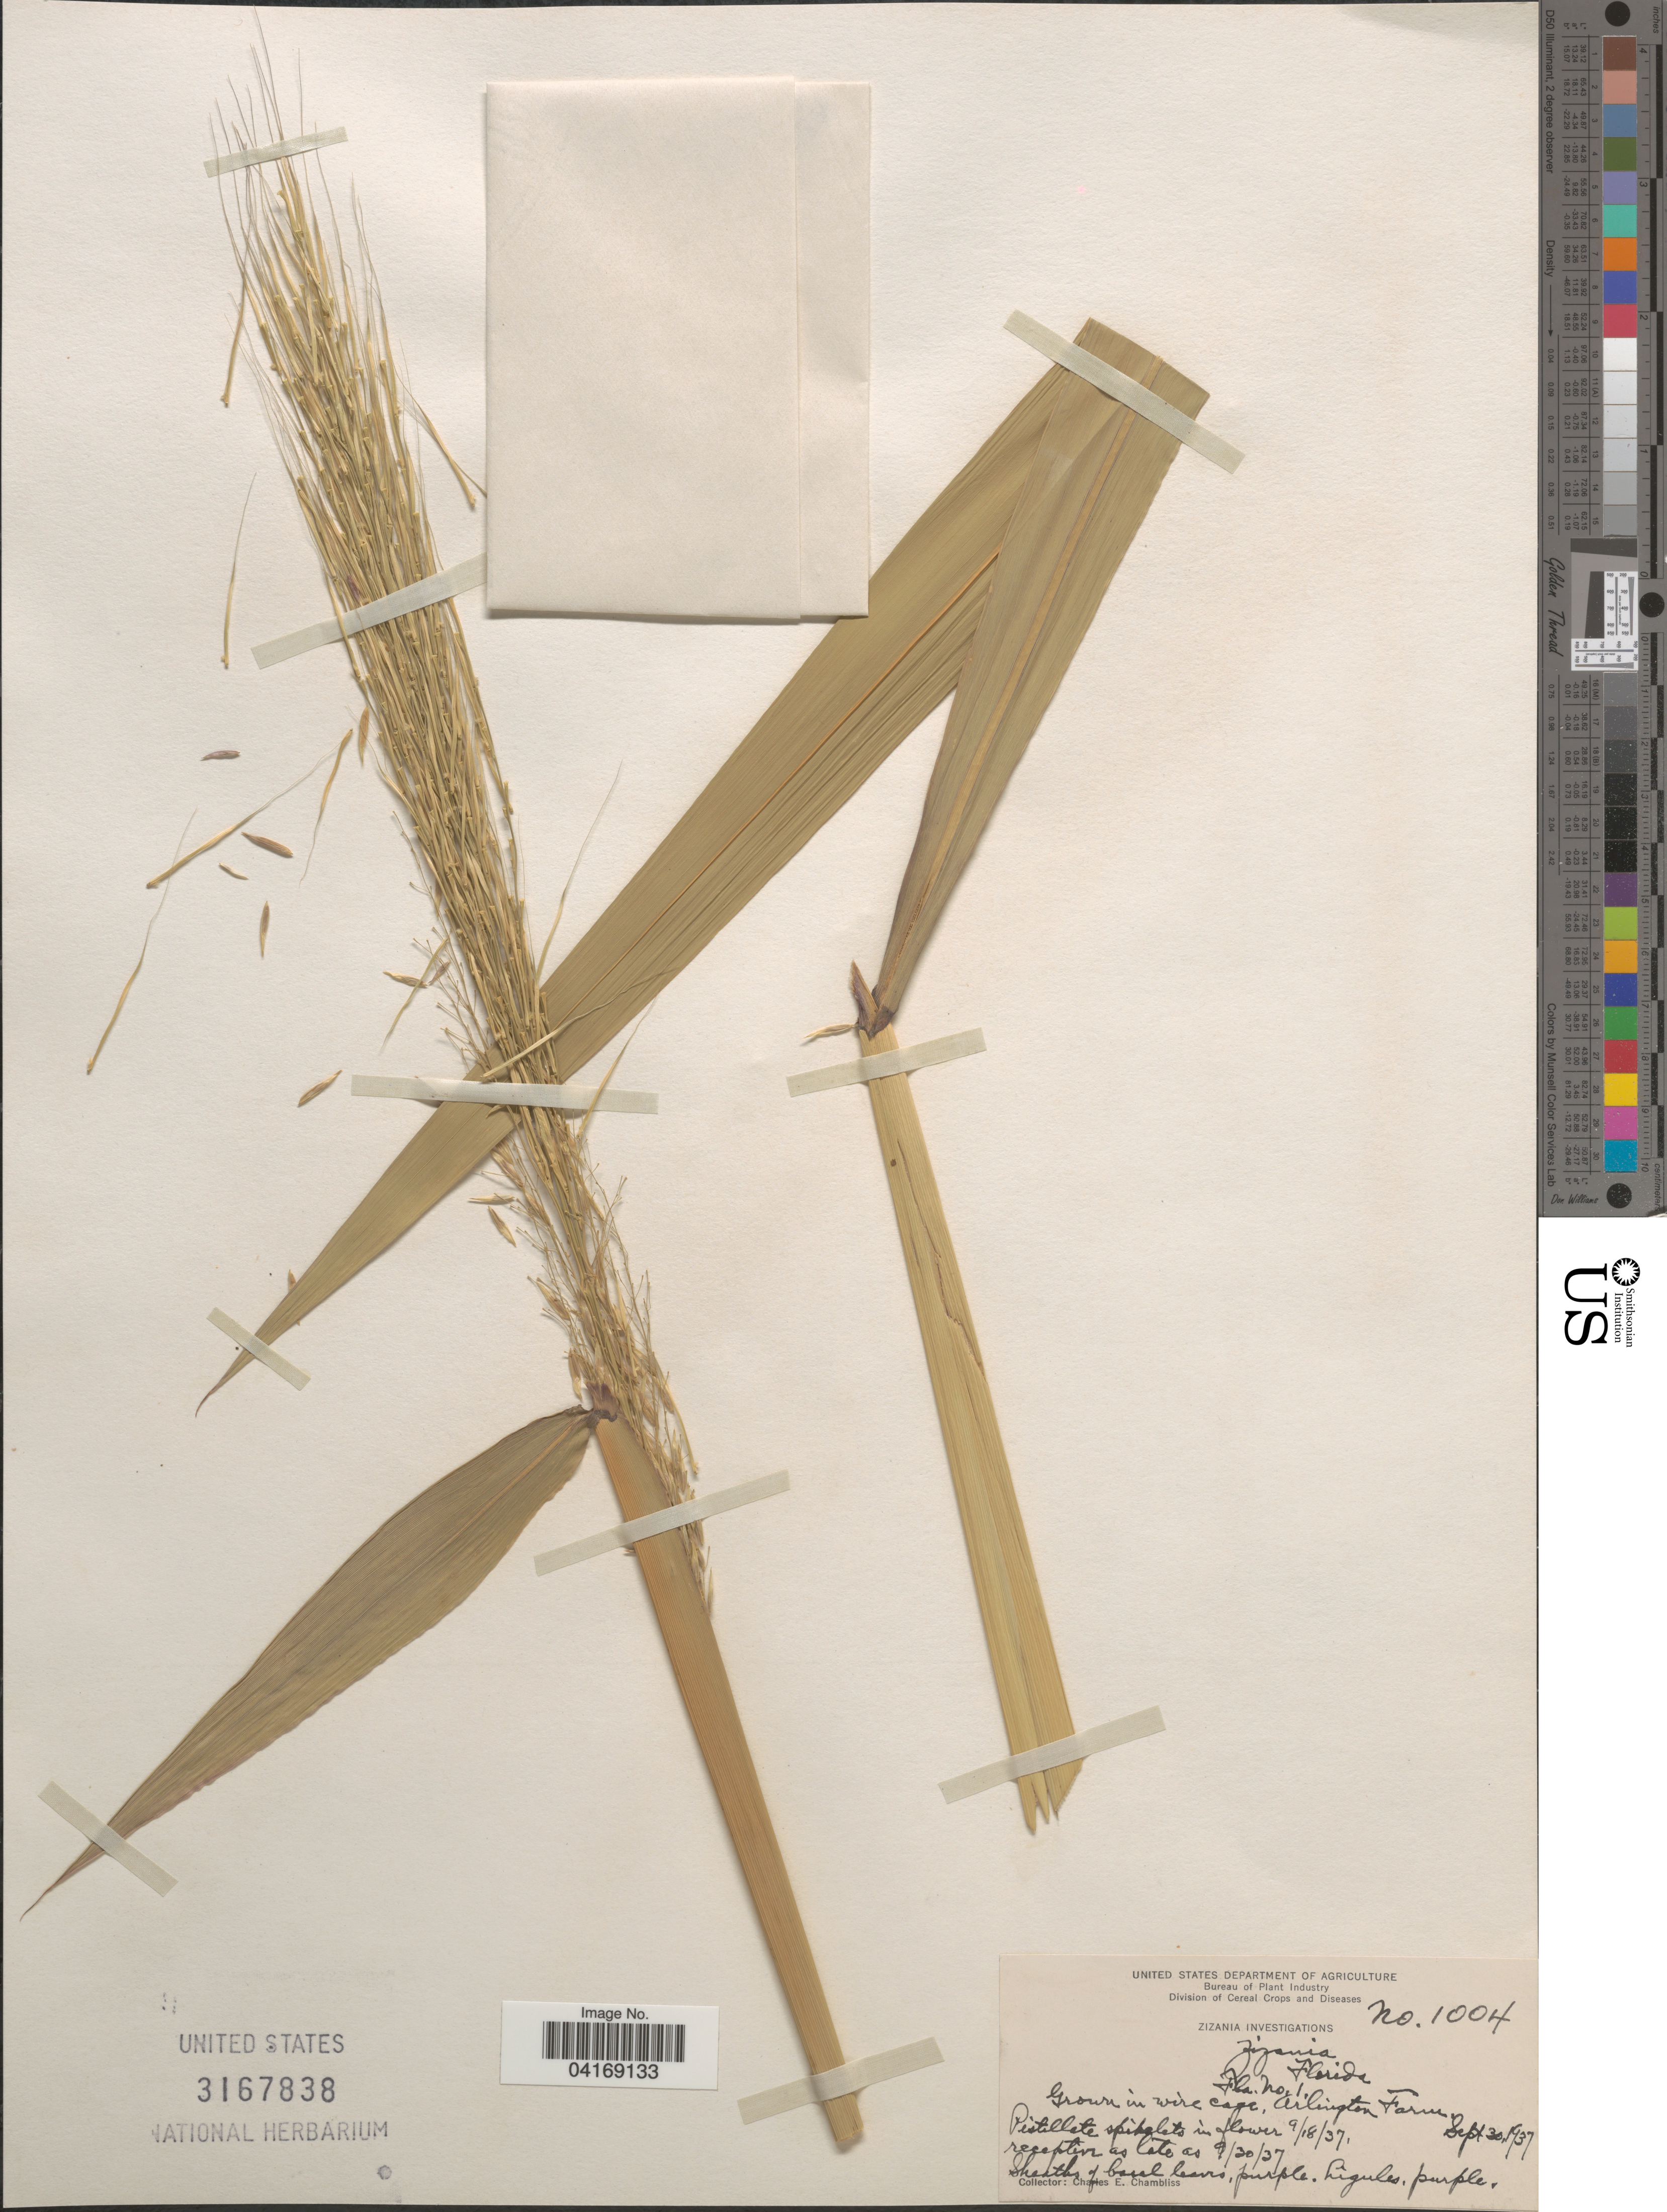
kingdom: Plantae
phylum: Tracheophyta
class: Liliopsida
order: Poales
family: Poaceae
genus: Zizania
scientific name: Zizania sp.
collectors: C. Chambliss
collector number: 1004/1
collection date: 1937-09-30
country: United States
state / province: Florida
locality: Arlington Farm.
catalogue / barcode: US 3167838